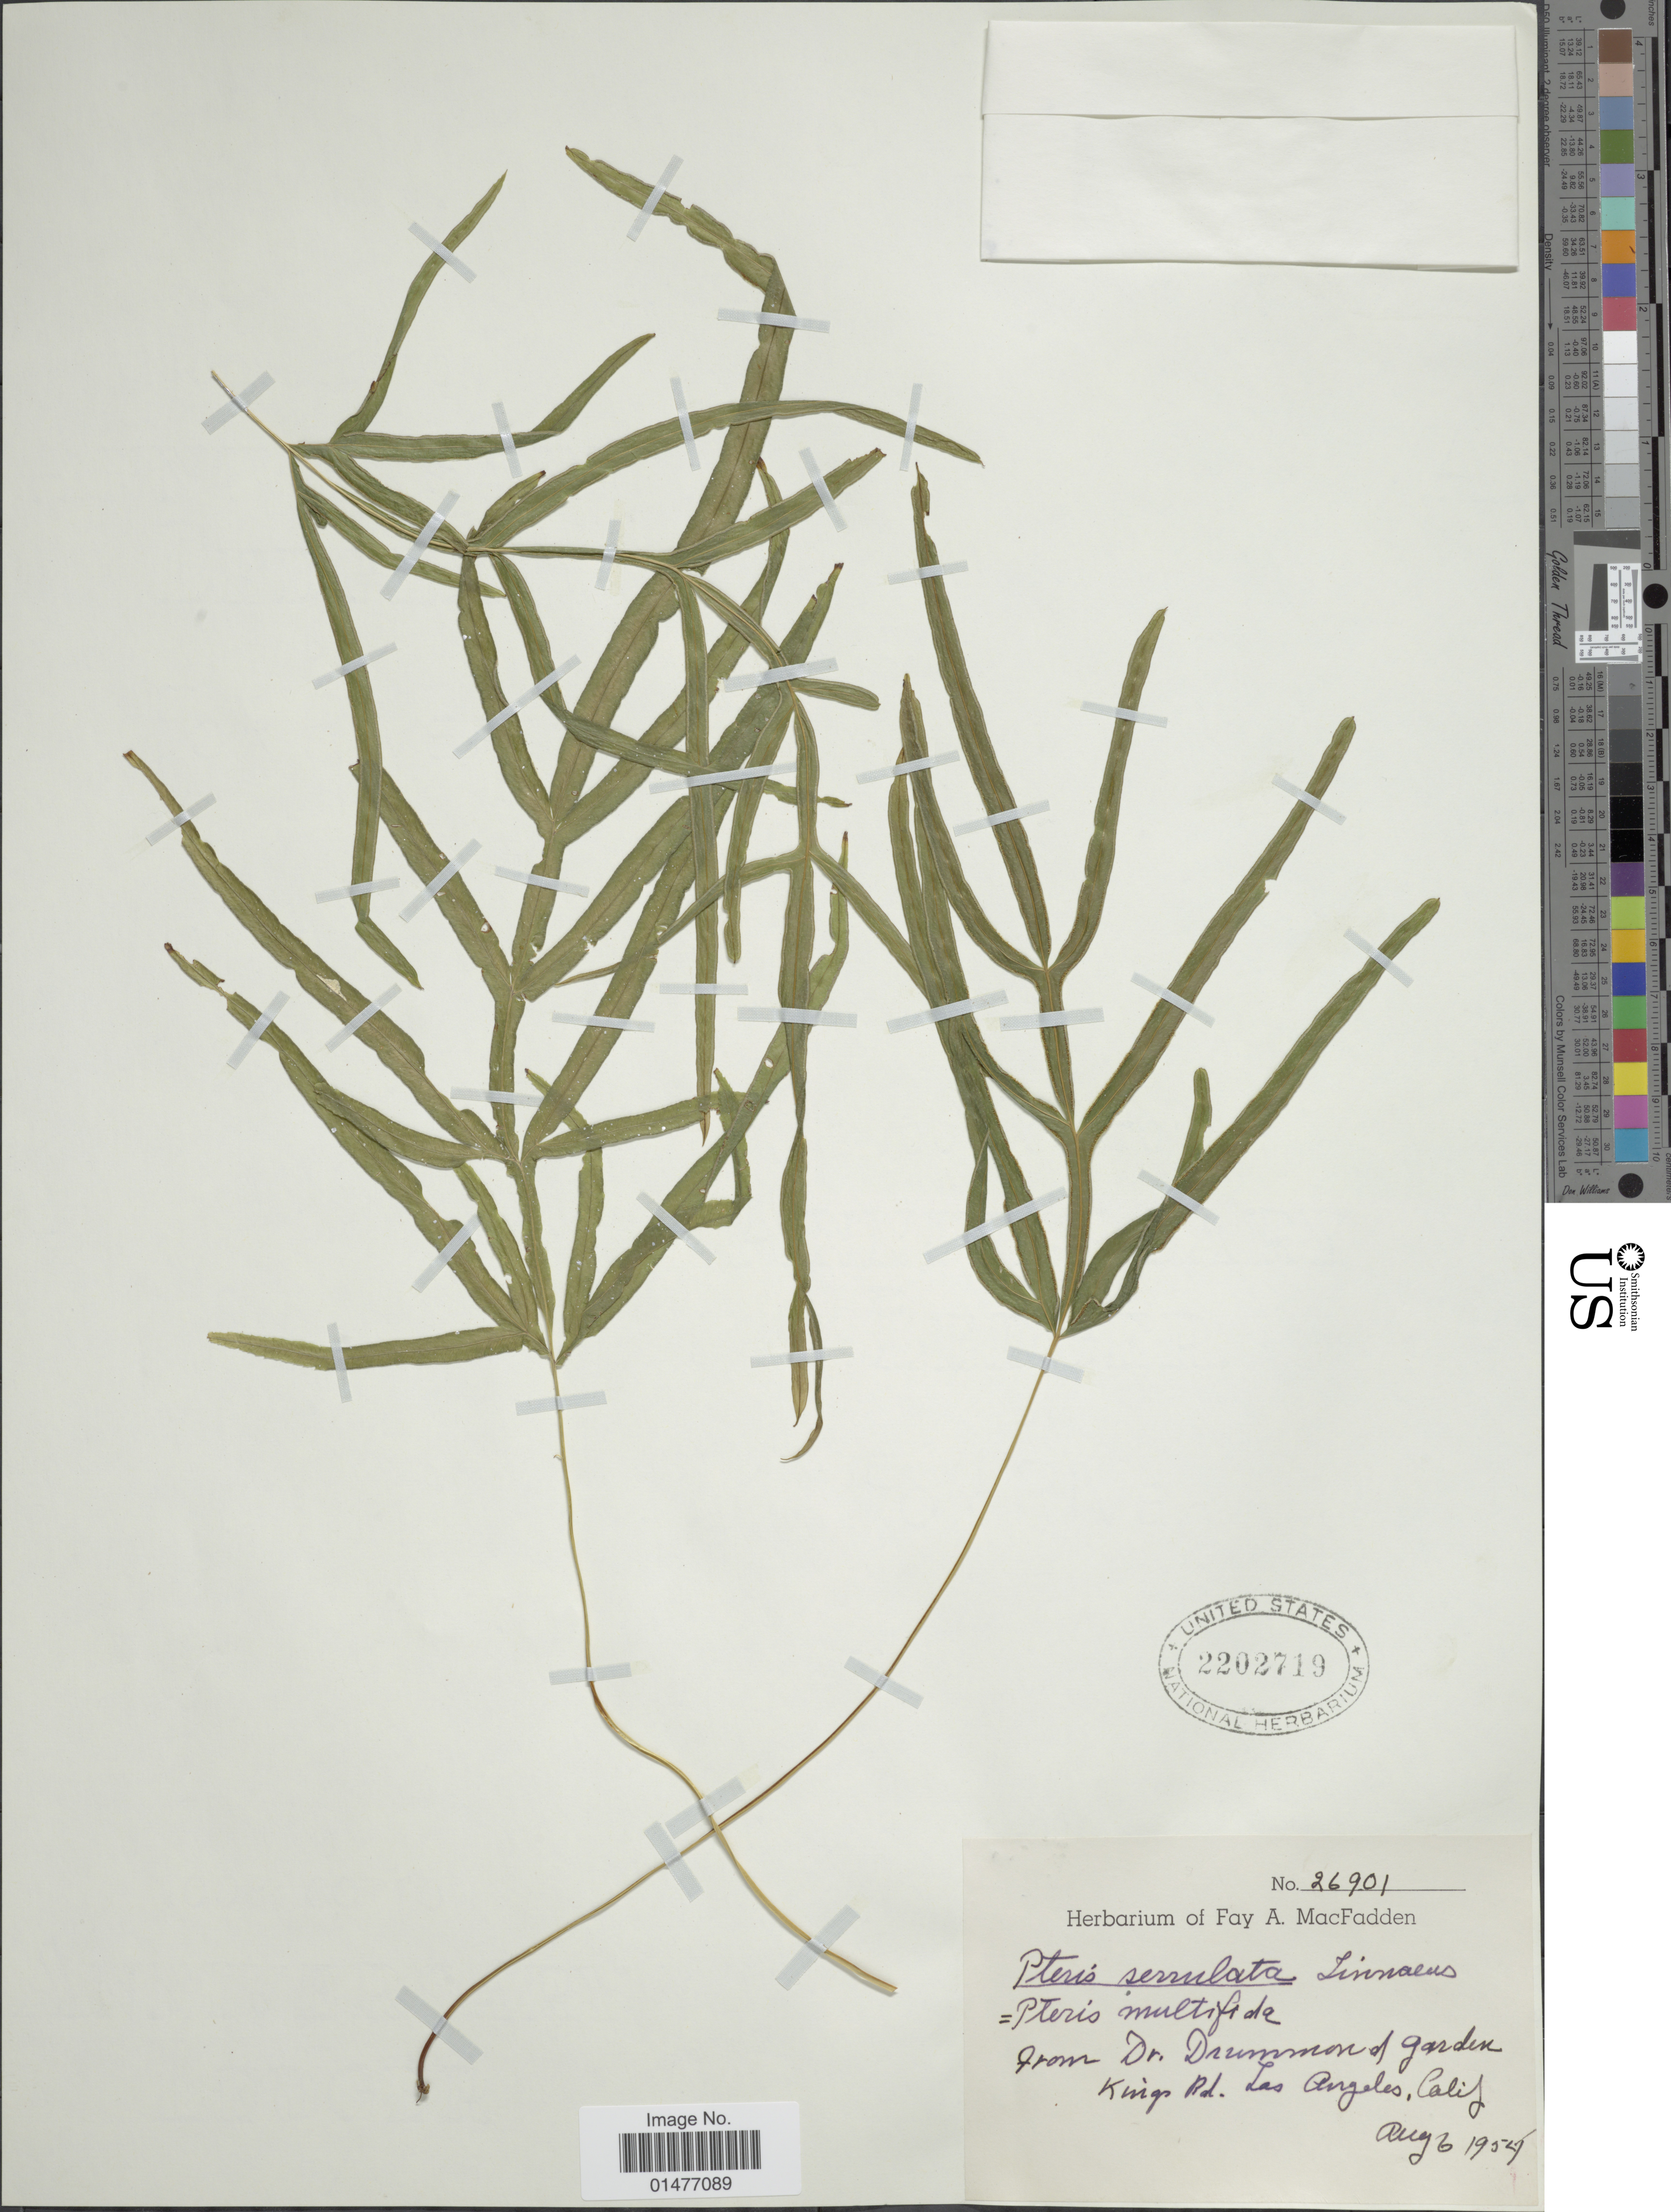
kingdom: Plantae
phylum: Tracheophyta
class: Polypodiopsida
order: Polypodiales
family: Pteridaceae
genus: Pteris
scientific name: Pteris multifida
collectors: ex herb. Fay. A. MacFadden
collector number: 26901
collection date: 1954-08-06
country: United States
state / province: California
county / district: Los Angeles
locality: From dr. Drummon of garden kings Pd Los Angeles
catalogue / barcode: US 2202719